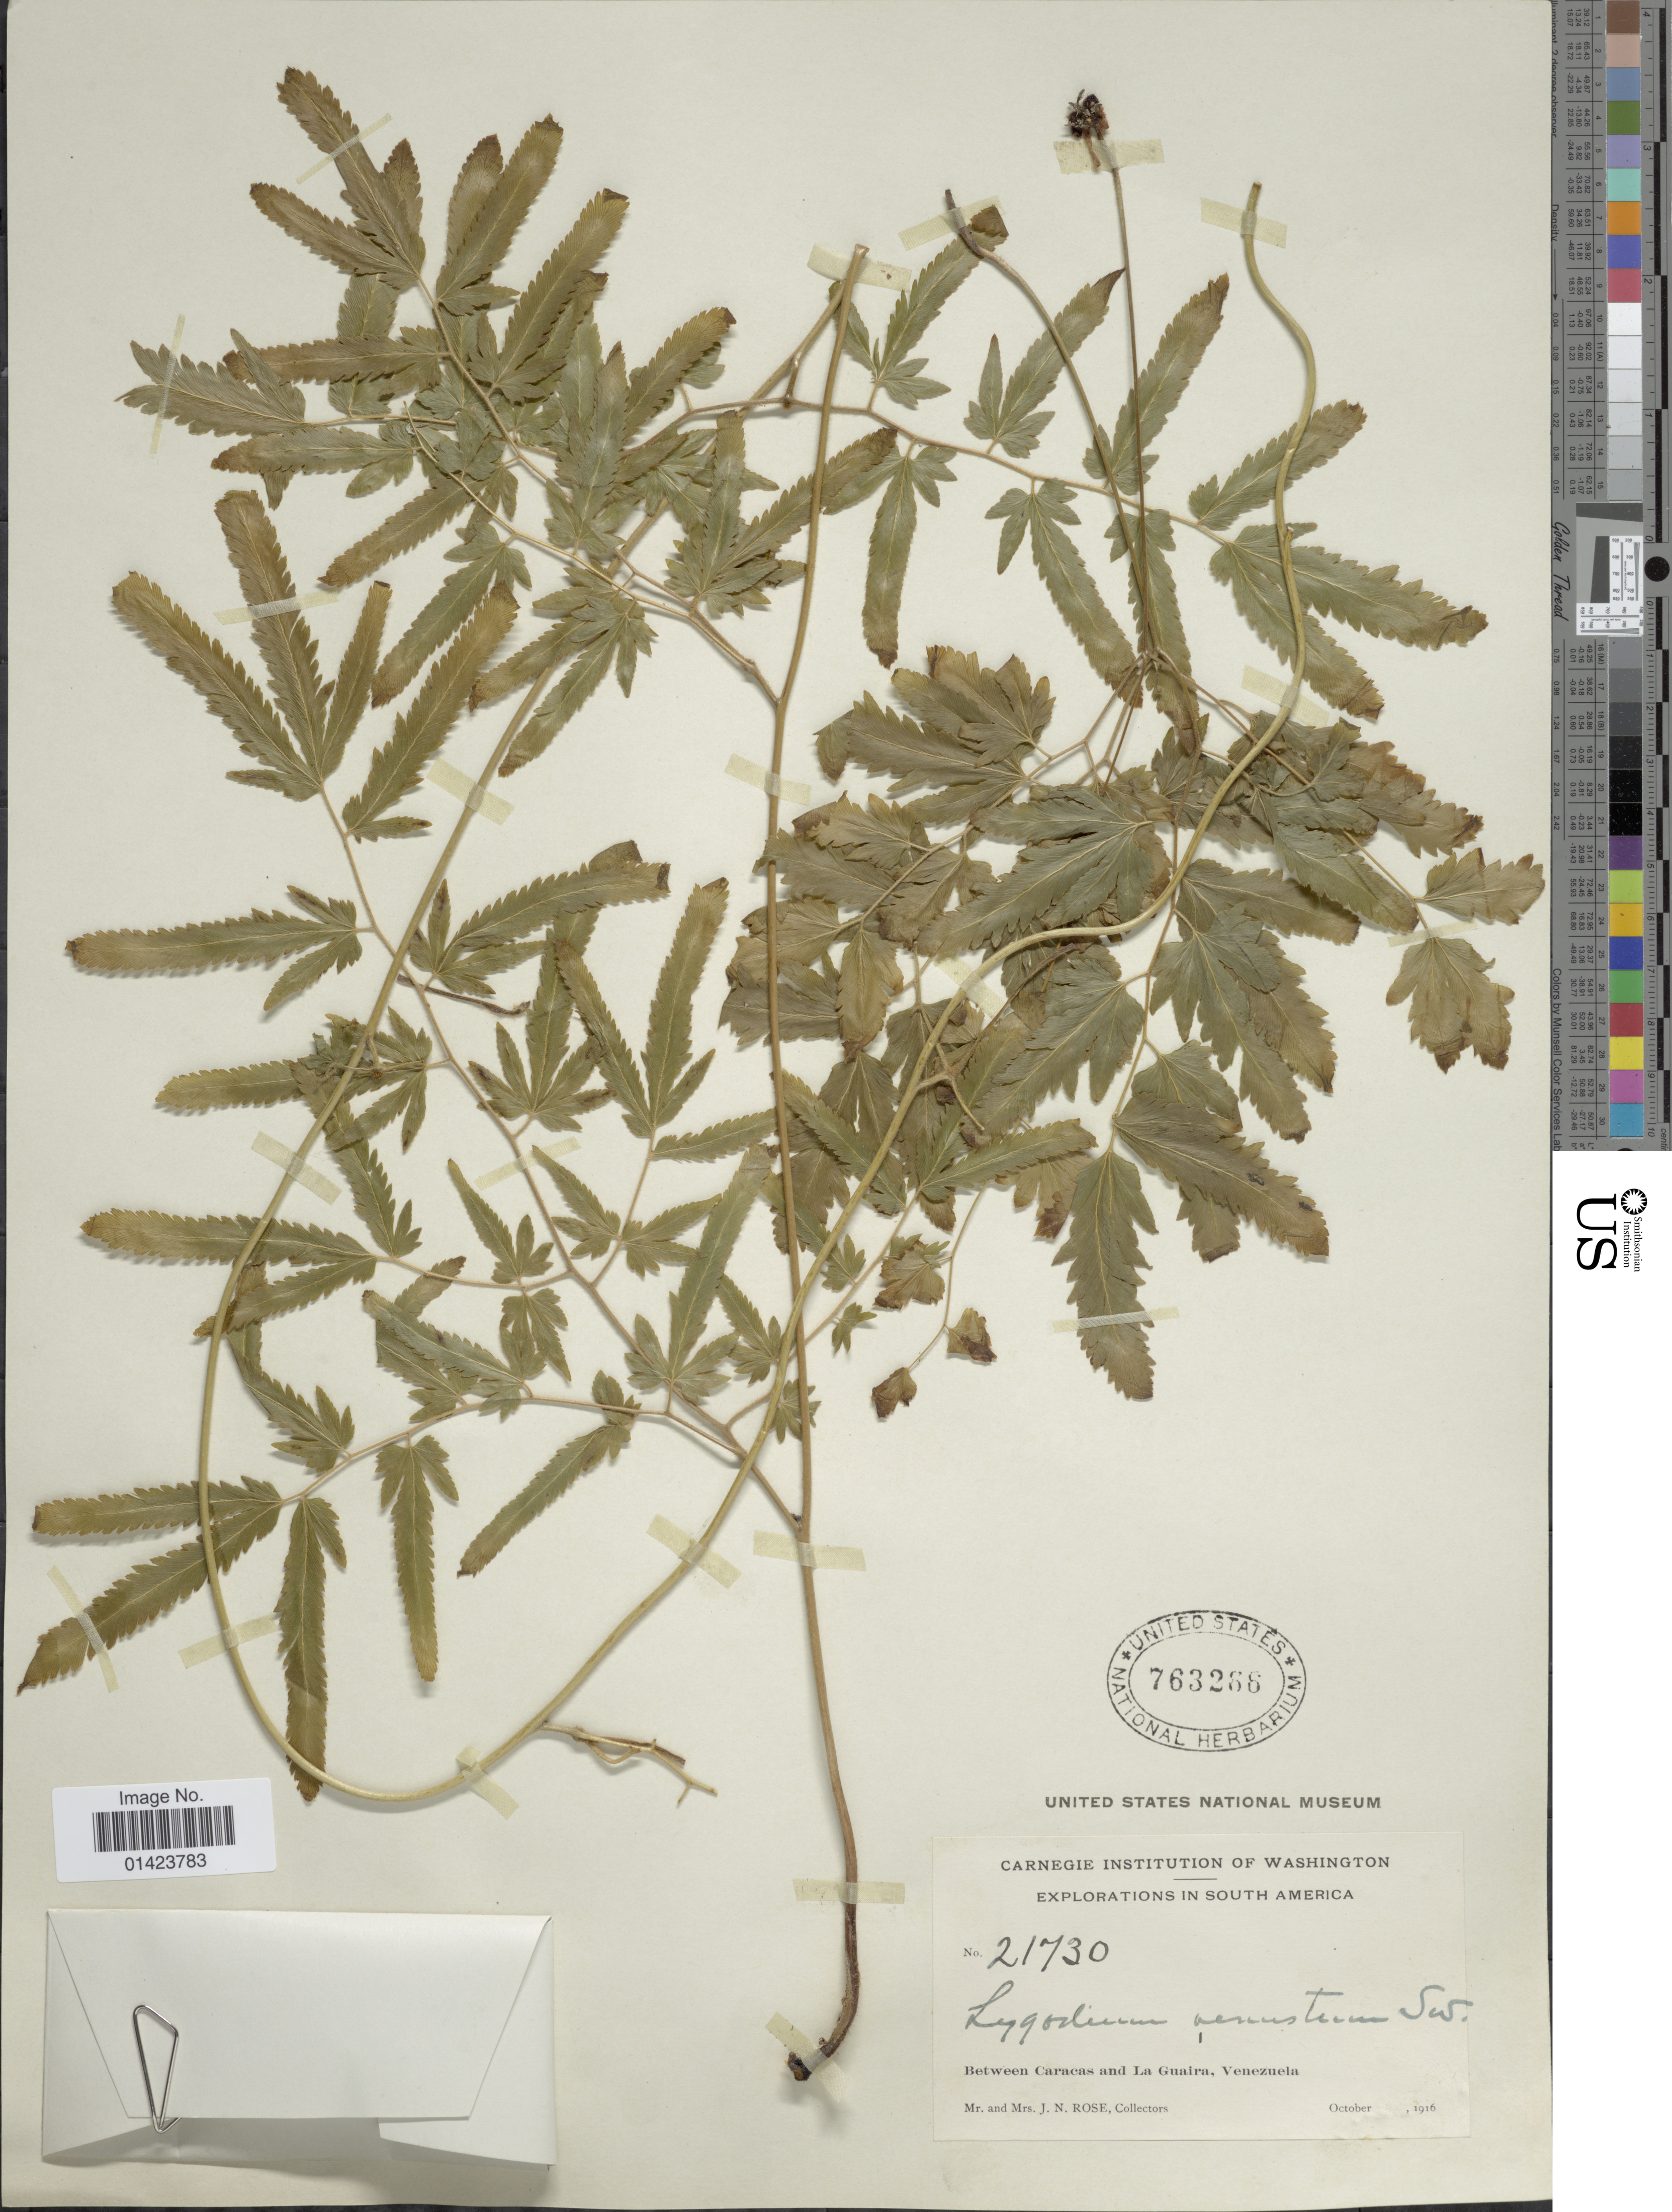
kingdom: Plantae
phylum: Tracheophyta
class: Polypodiopsida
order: Schizaeales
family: Lygodiaceae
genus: Lygodium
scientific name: Lygodium venustum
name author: Sw.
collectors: J. N. Rose & L. B. Rose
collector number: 21730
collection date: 1916-10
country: Venezuela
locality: Between Caracas and La Guaira, Venezuela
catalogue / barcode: US 763266